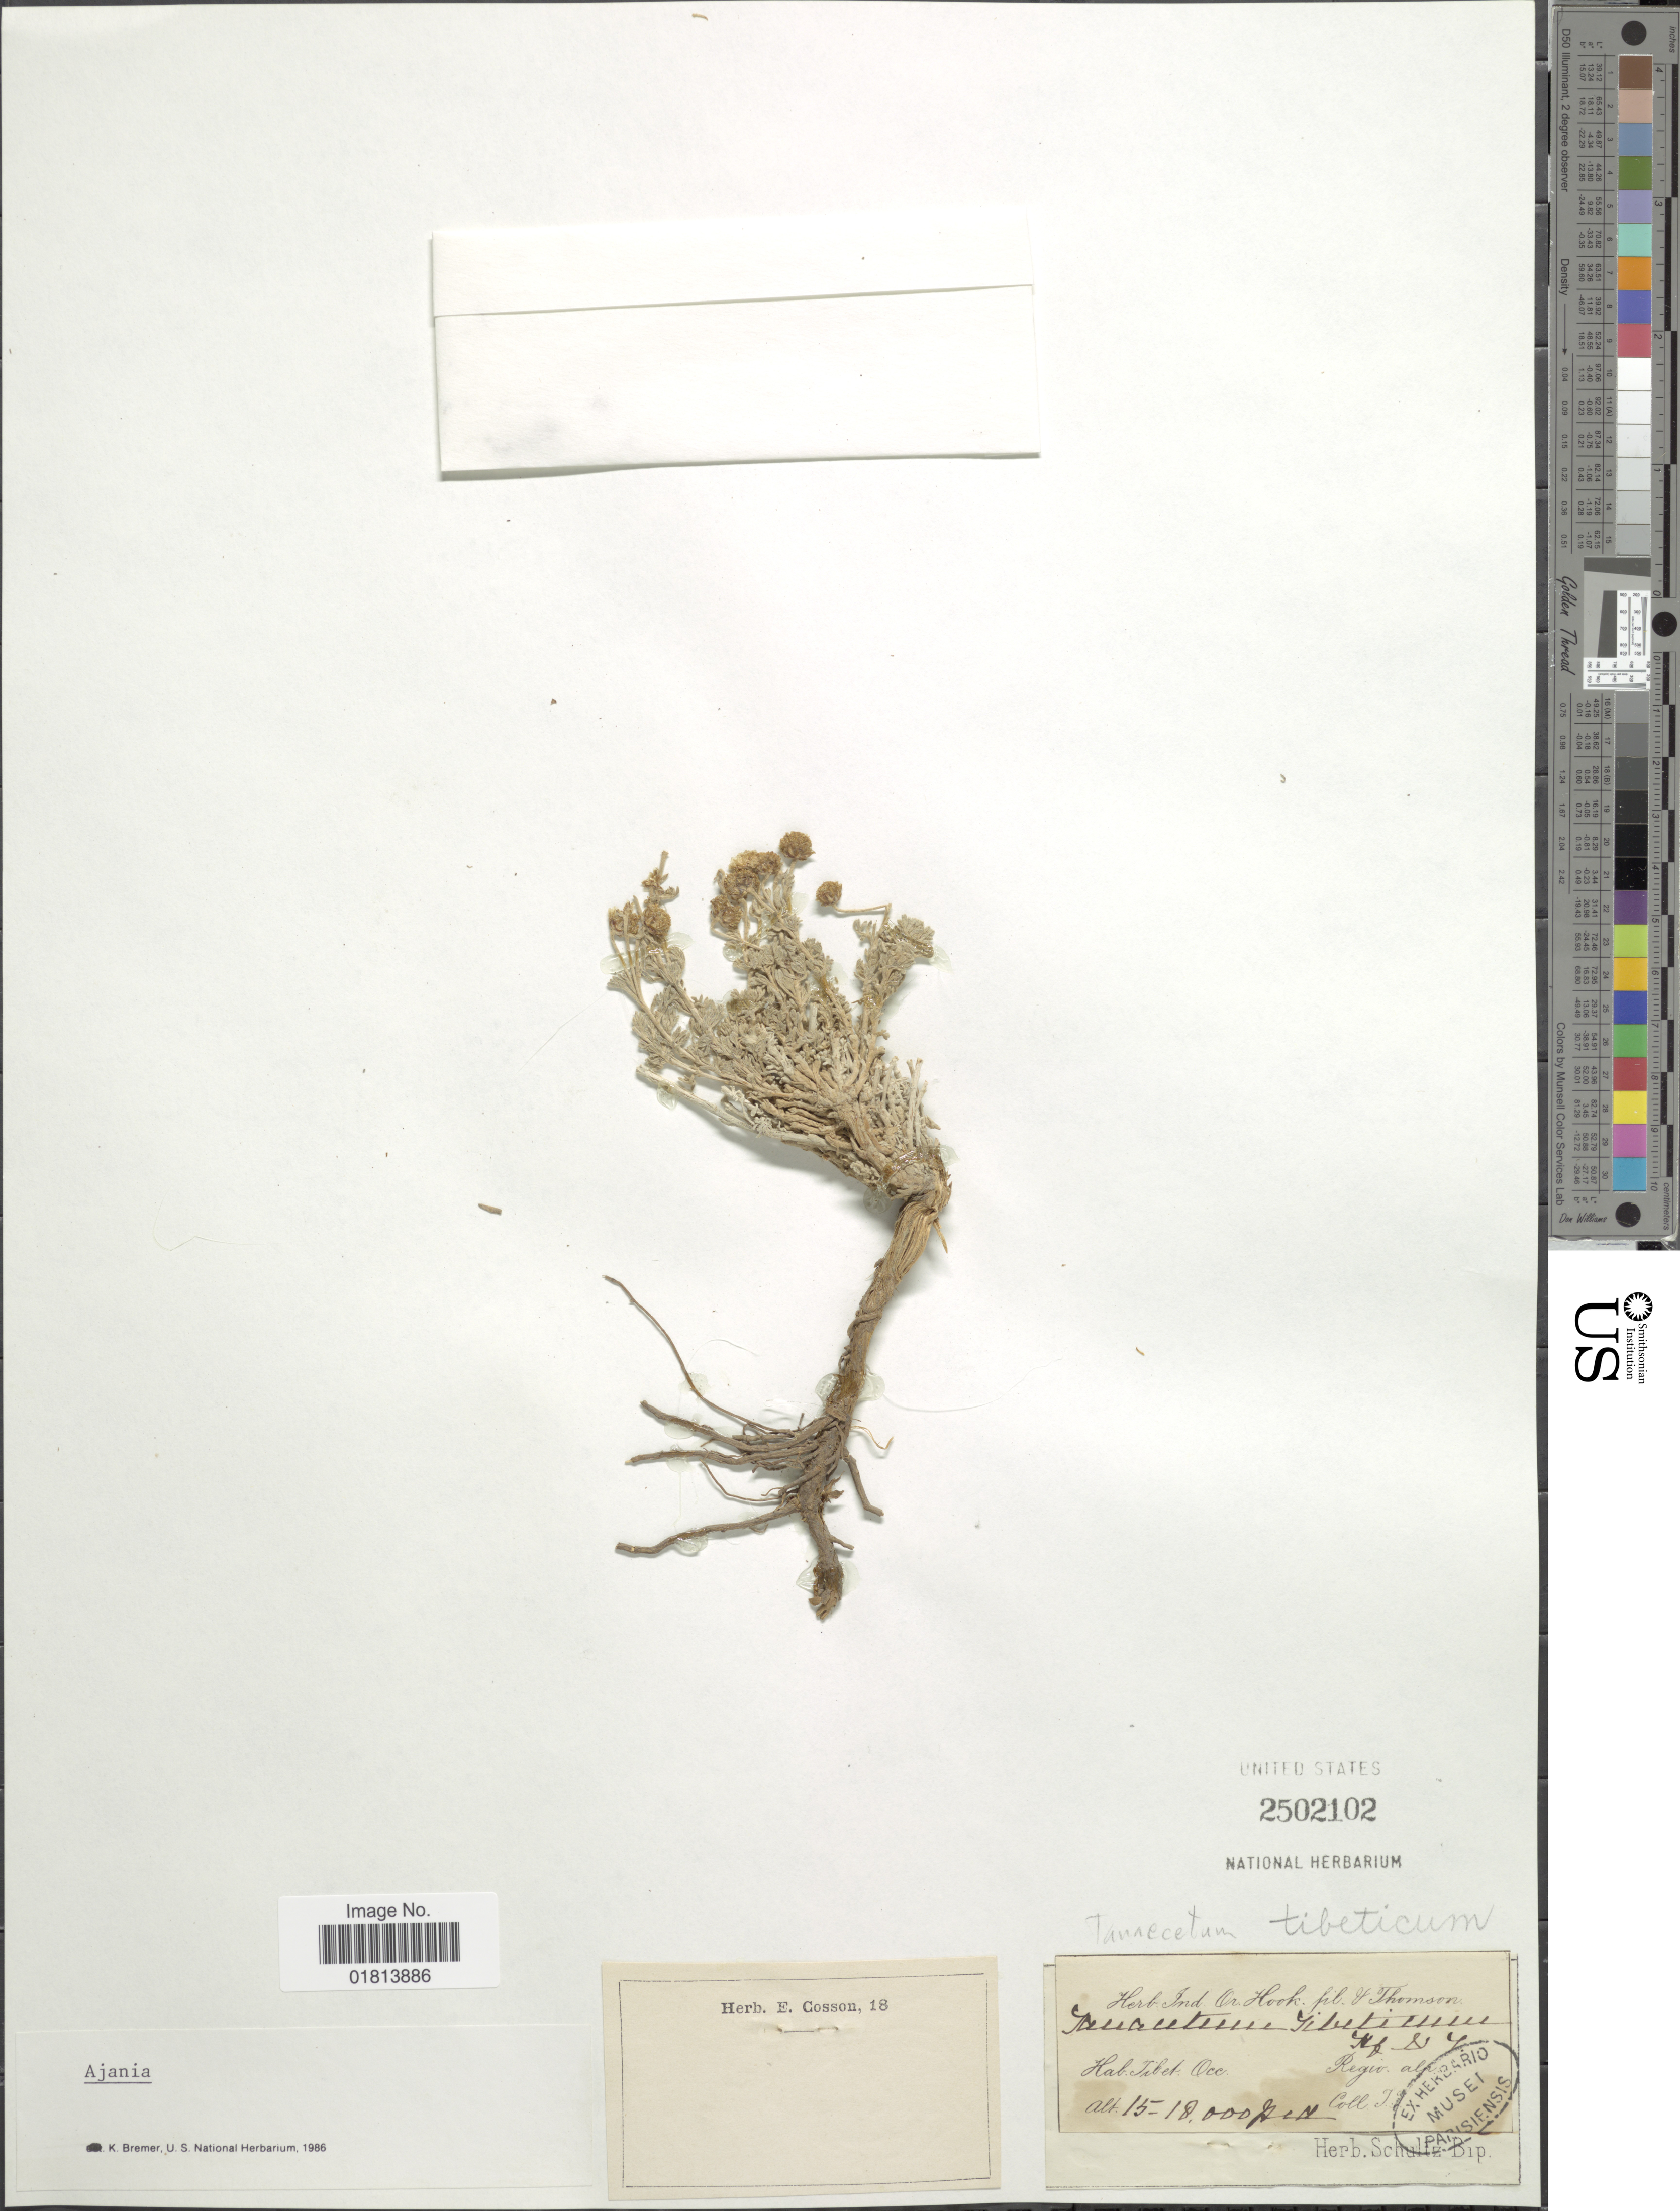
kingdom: Plantae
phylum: Tracheophyta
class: Magnoliopsida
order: Asterales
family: Asteraceae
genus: Ajania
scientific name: Ajania tibetica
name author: Hook. f. & Thomson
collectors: T. Thomson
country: China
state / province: Xizang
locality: Tibet Occ.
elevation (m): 4572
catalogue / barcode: US 2502102